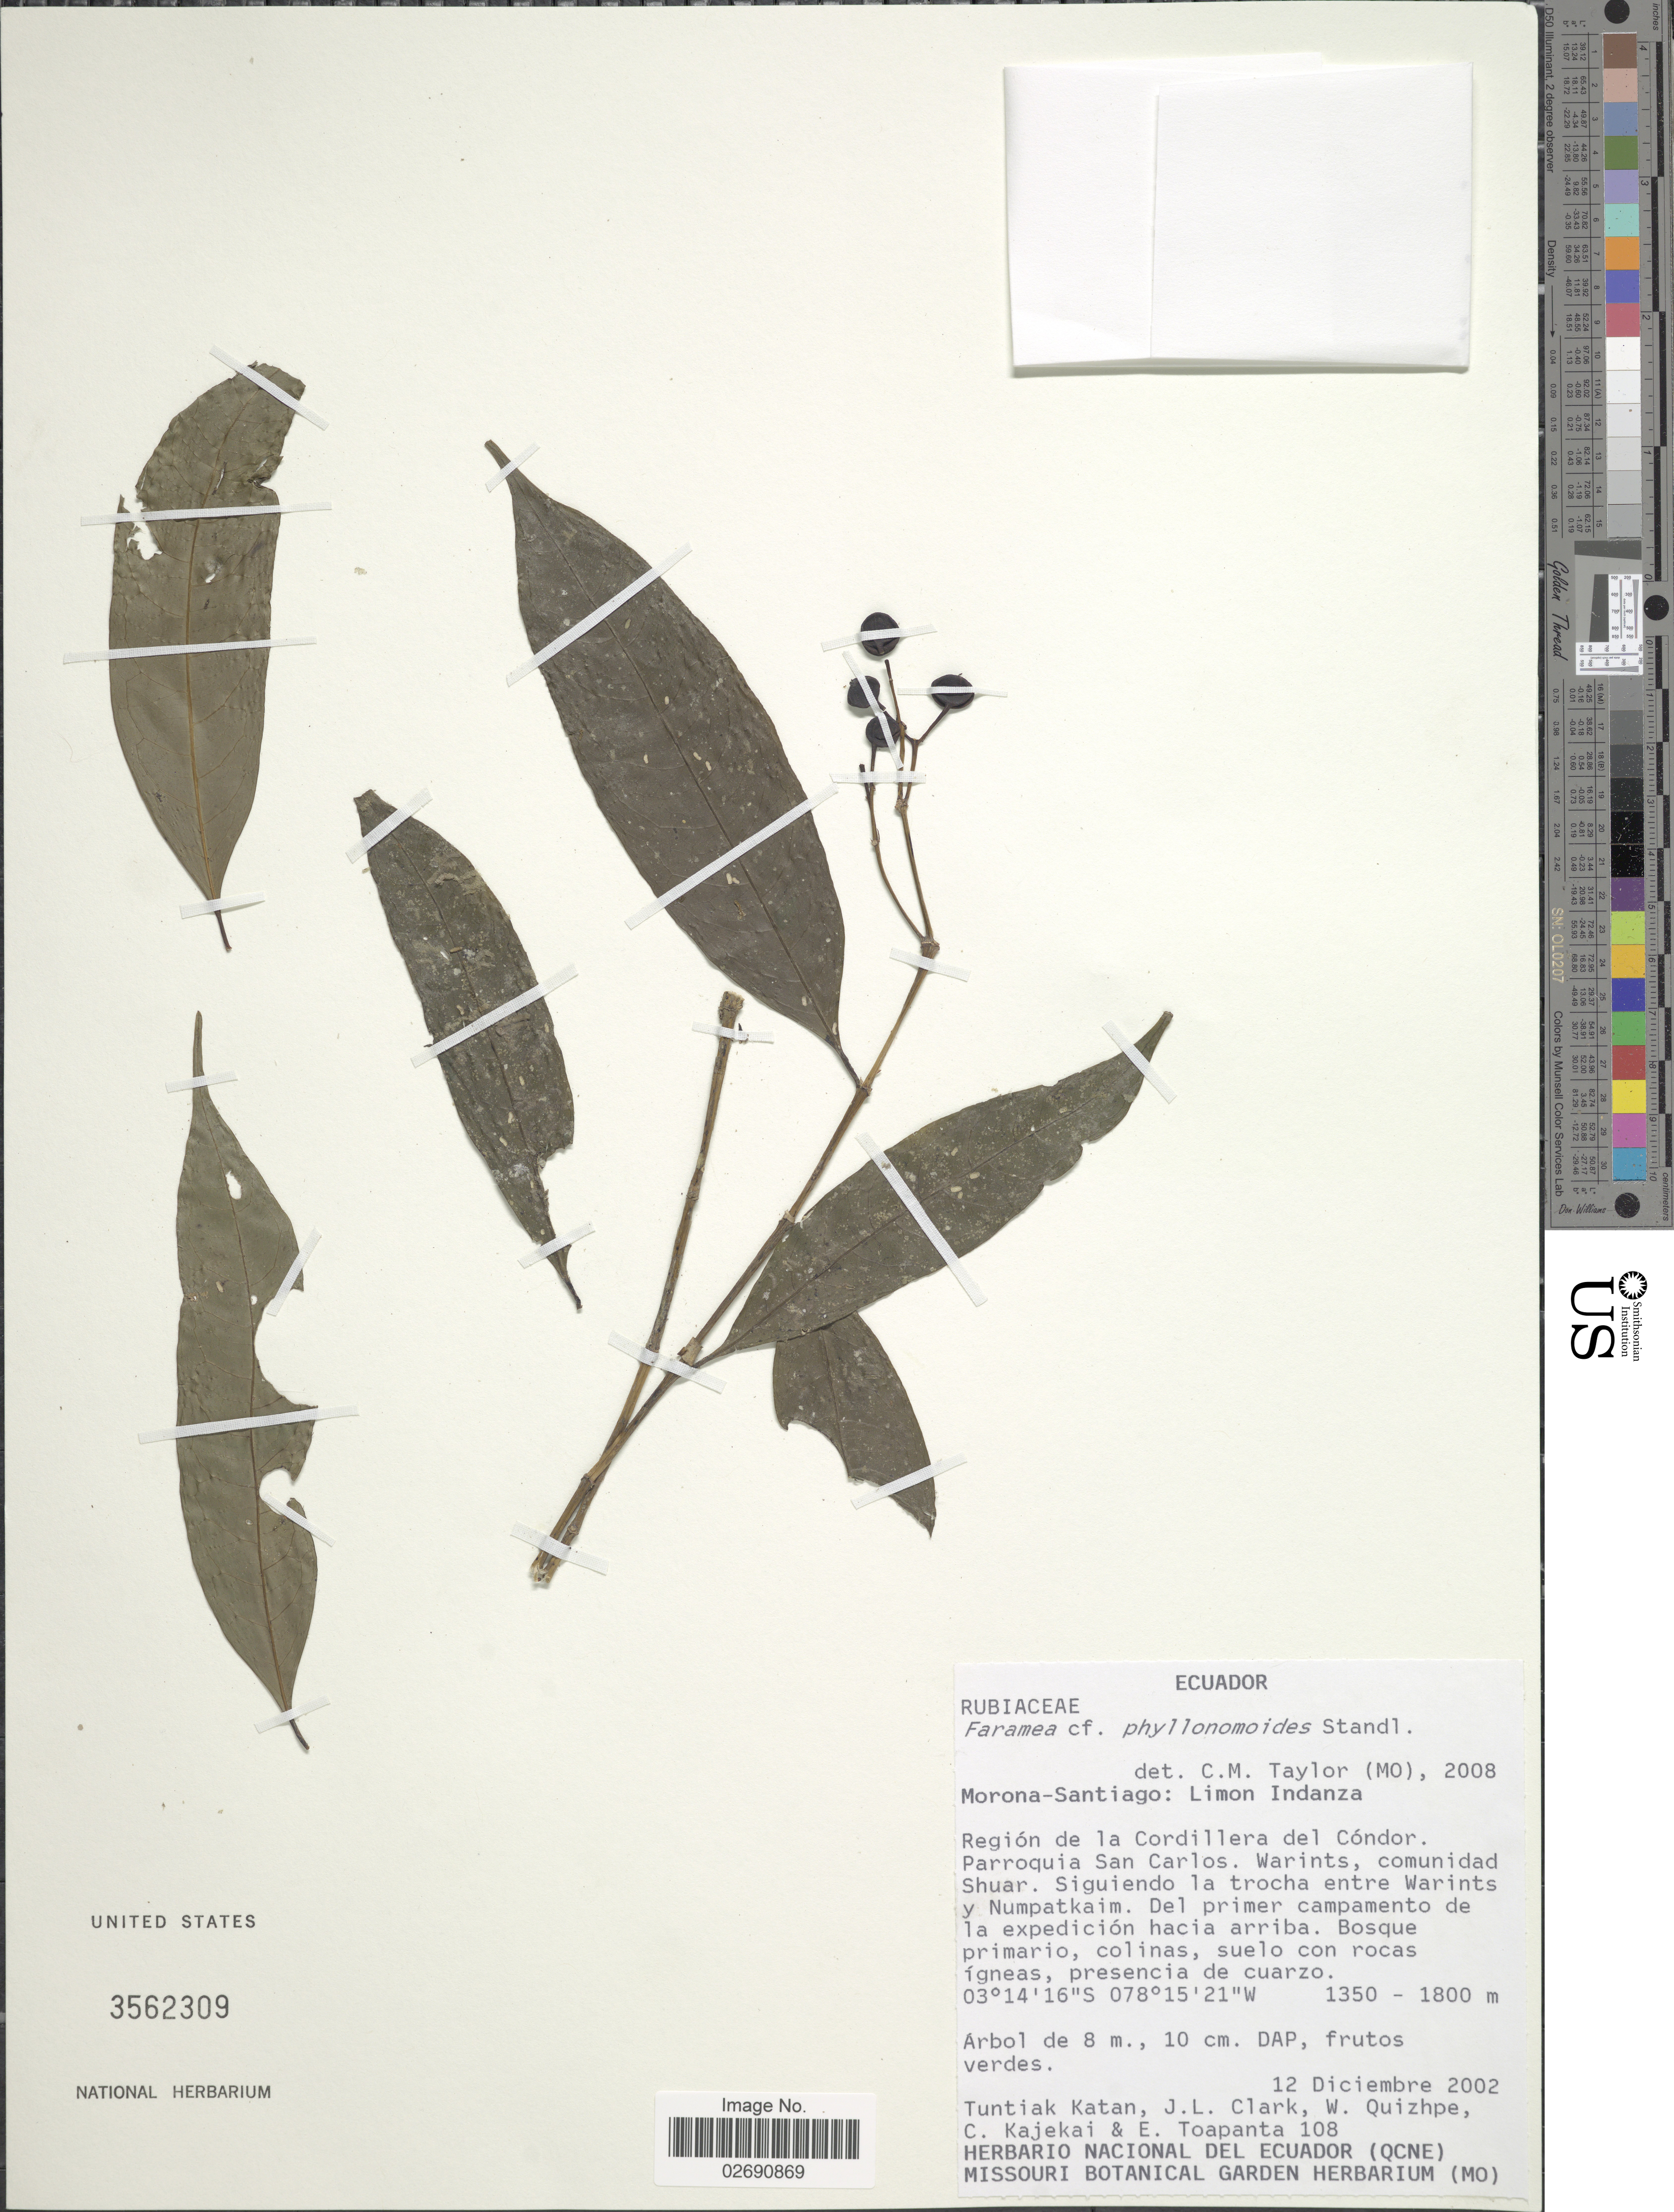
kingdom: Plantae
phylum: Tracheophyta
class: Magnoliopsida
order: Gentianales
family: Rubiaceae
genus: Faramea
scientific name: Faramea phyllonomoides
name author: Standl.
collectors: T. Katan, J. L. Clark, W. Quizhpe, C. Kajekai & E. Toapanta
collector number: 108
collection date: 2002-12-12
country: Ecuador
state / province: Morona-Santiago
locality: Limon Indanza. Region de la Cordillera del Condor. Parroquia San Carlos. Warints, comunidad Shuar. Siguiendo la trocha entre Warints y Numpatkaim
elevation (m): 1350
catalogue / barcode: US 3562309